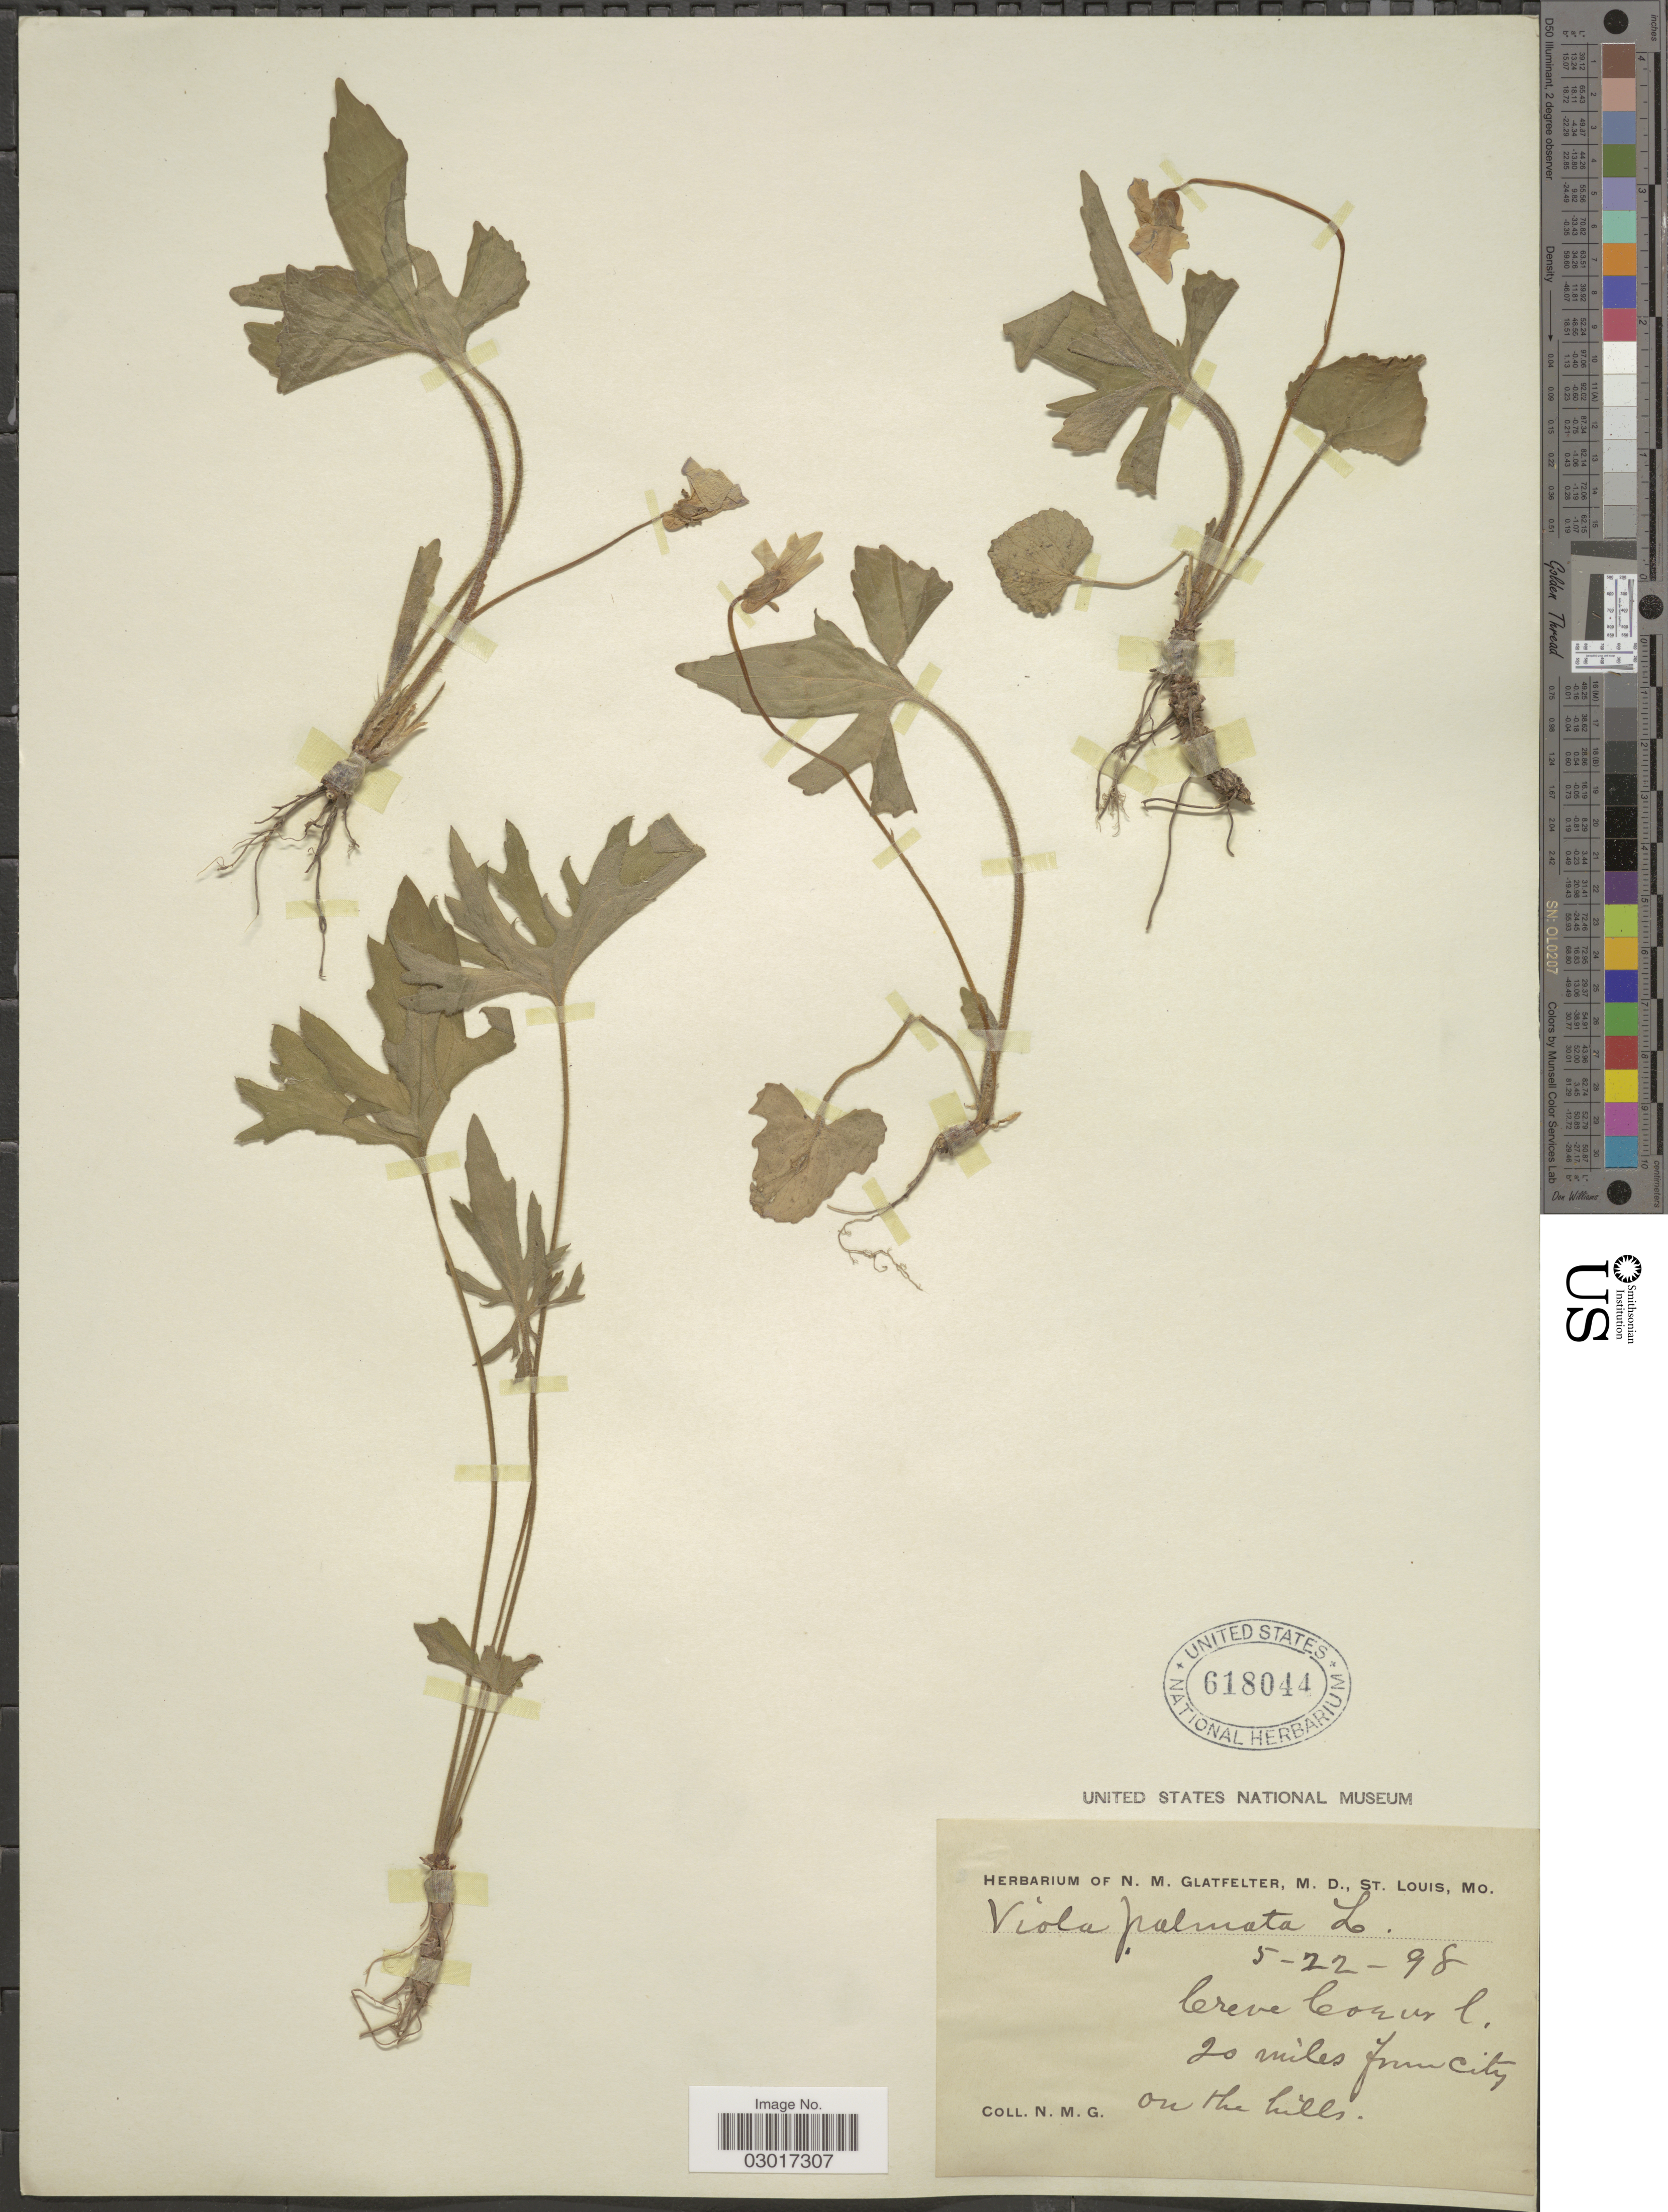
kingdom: Plantae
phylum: Tracheophyta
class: Magnoliopsida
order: Malpighiales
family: Violaceae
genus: Viola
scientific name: Viola triloba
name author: Schwein.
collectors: N. M. Glatfelter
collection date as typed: Transcribed d/m/y: 22/5/98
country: United States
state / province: Missouri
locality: Creve Coeur l. 20 miles from City.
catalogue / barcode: US 618044